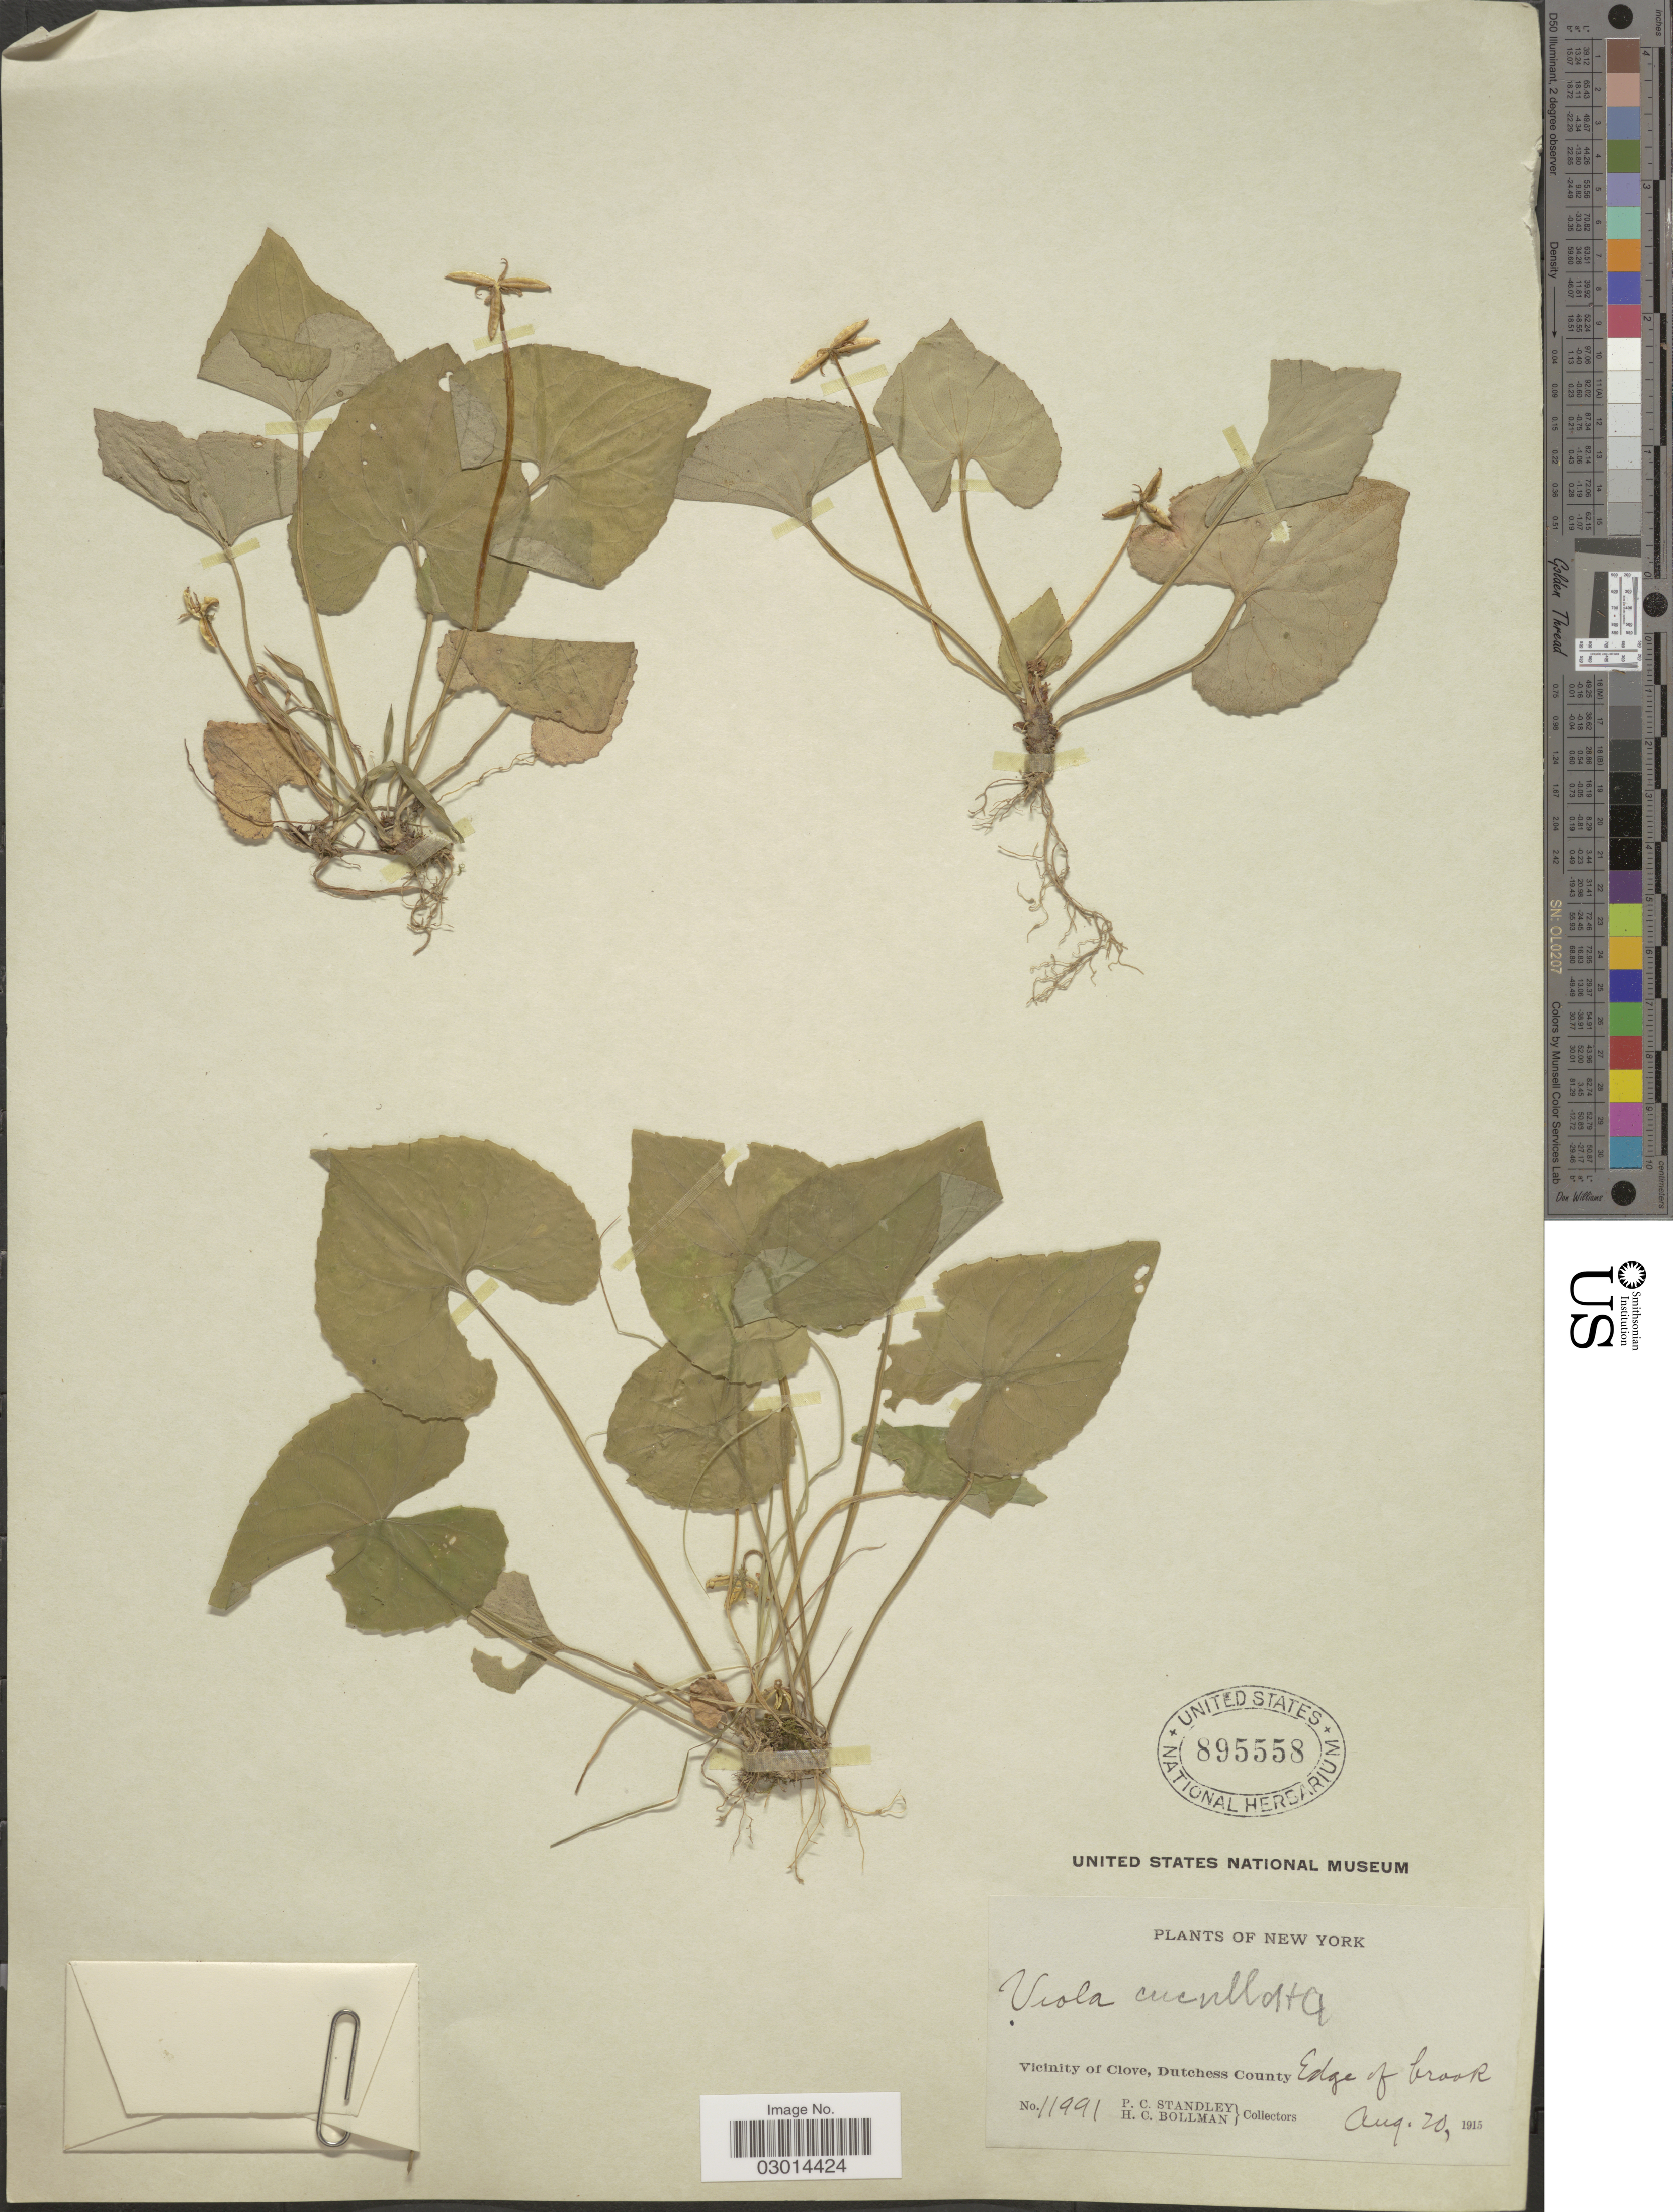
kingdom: Plantae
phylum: Tracheophyta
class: Magnoliopsida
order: Malpighiales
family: Violaceae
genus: Viola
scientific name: Viola cucullata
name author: Aiton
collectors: P. C. Standley & H. C. Bollman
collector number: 11991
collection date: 1915-08-20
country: United States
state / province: New York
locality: Vicinity of Clove, Dutchess County.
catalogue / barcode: US 895558